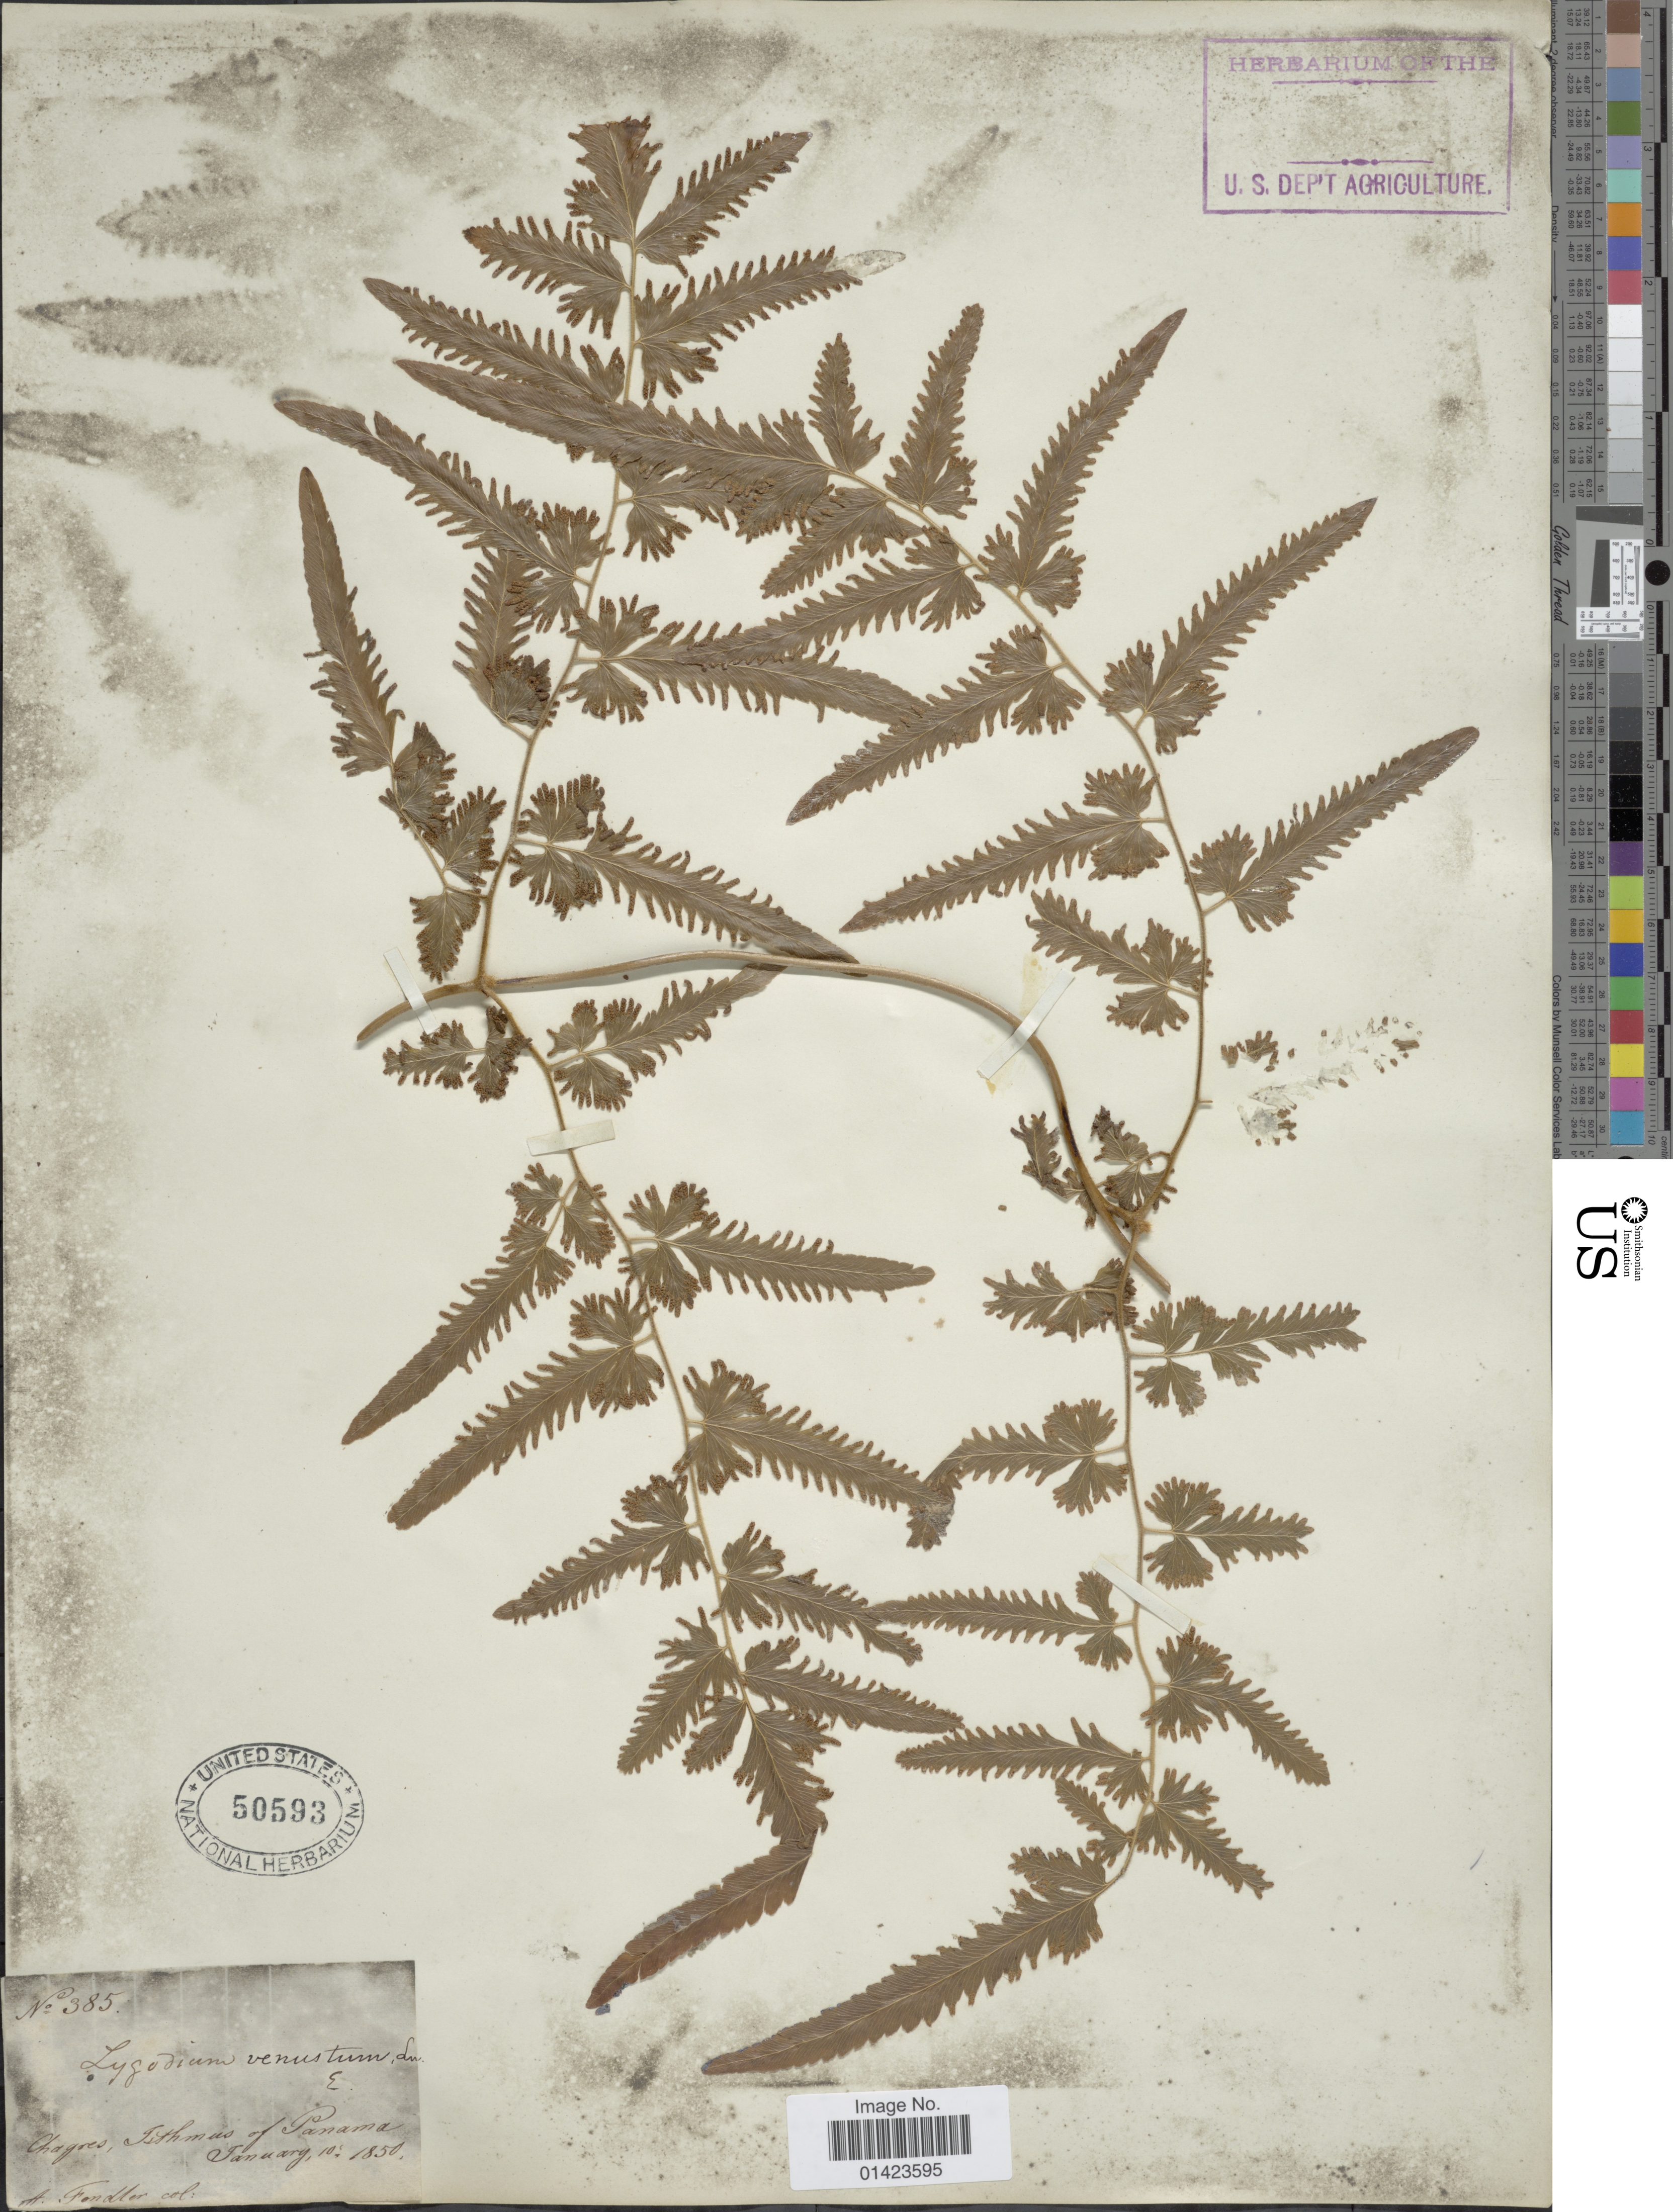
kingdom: Plantae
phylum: Tracheophyta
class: Polypodiopsida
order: Schizaeales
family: Lygodiaceae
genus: Lygodium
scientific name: Lygodium venustum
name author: Sw.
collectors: A. Fondler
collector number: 385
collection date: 1850-01-10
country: Panama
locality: Chagres Isthmus of Panama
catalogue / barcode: US 50593